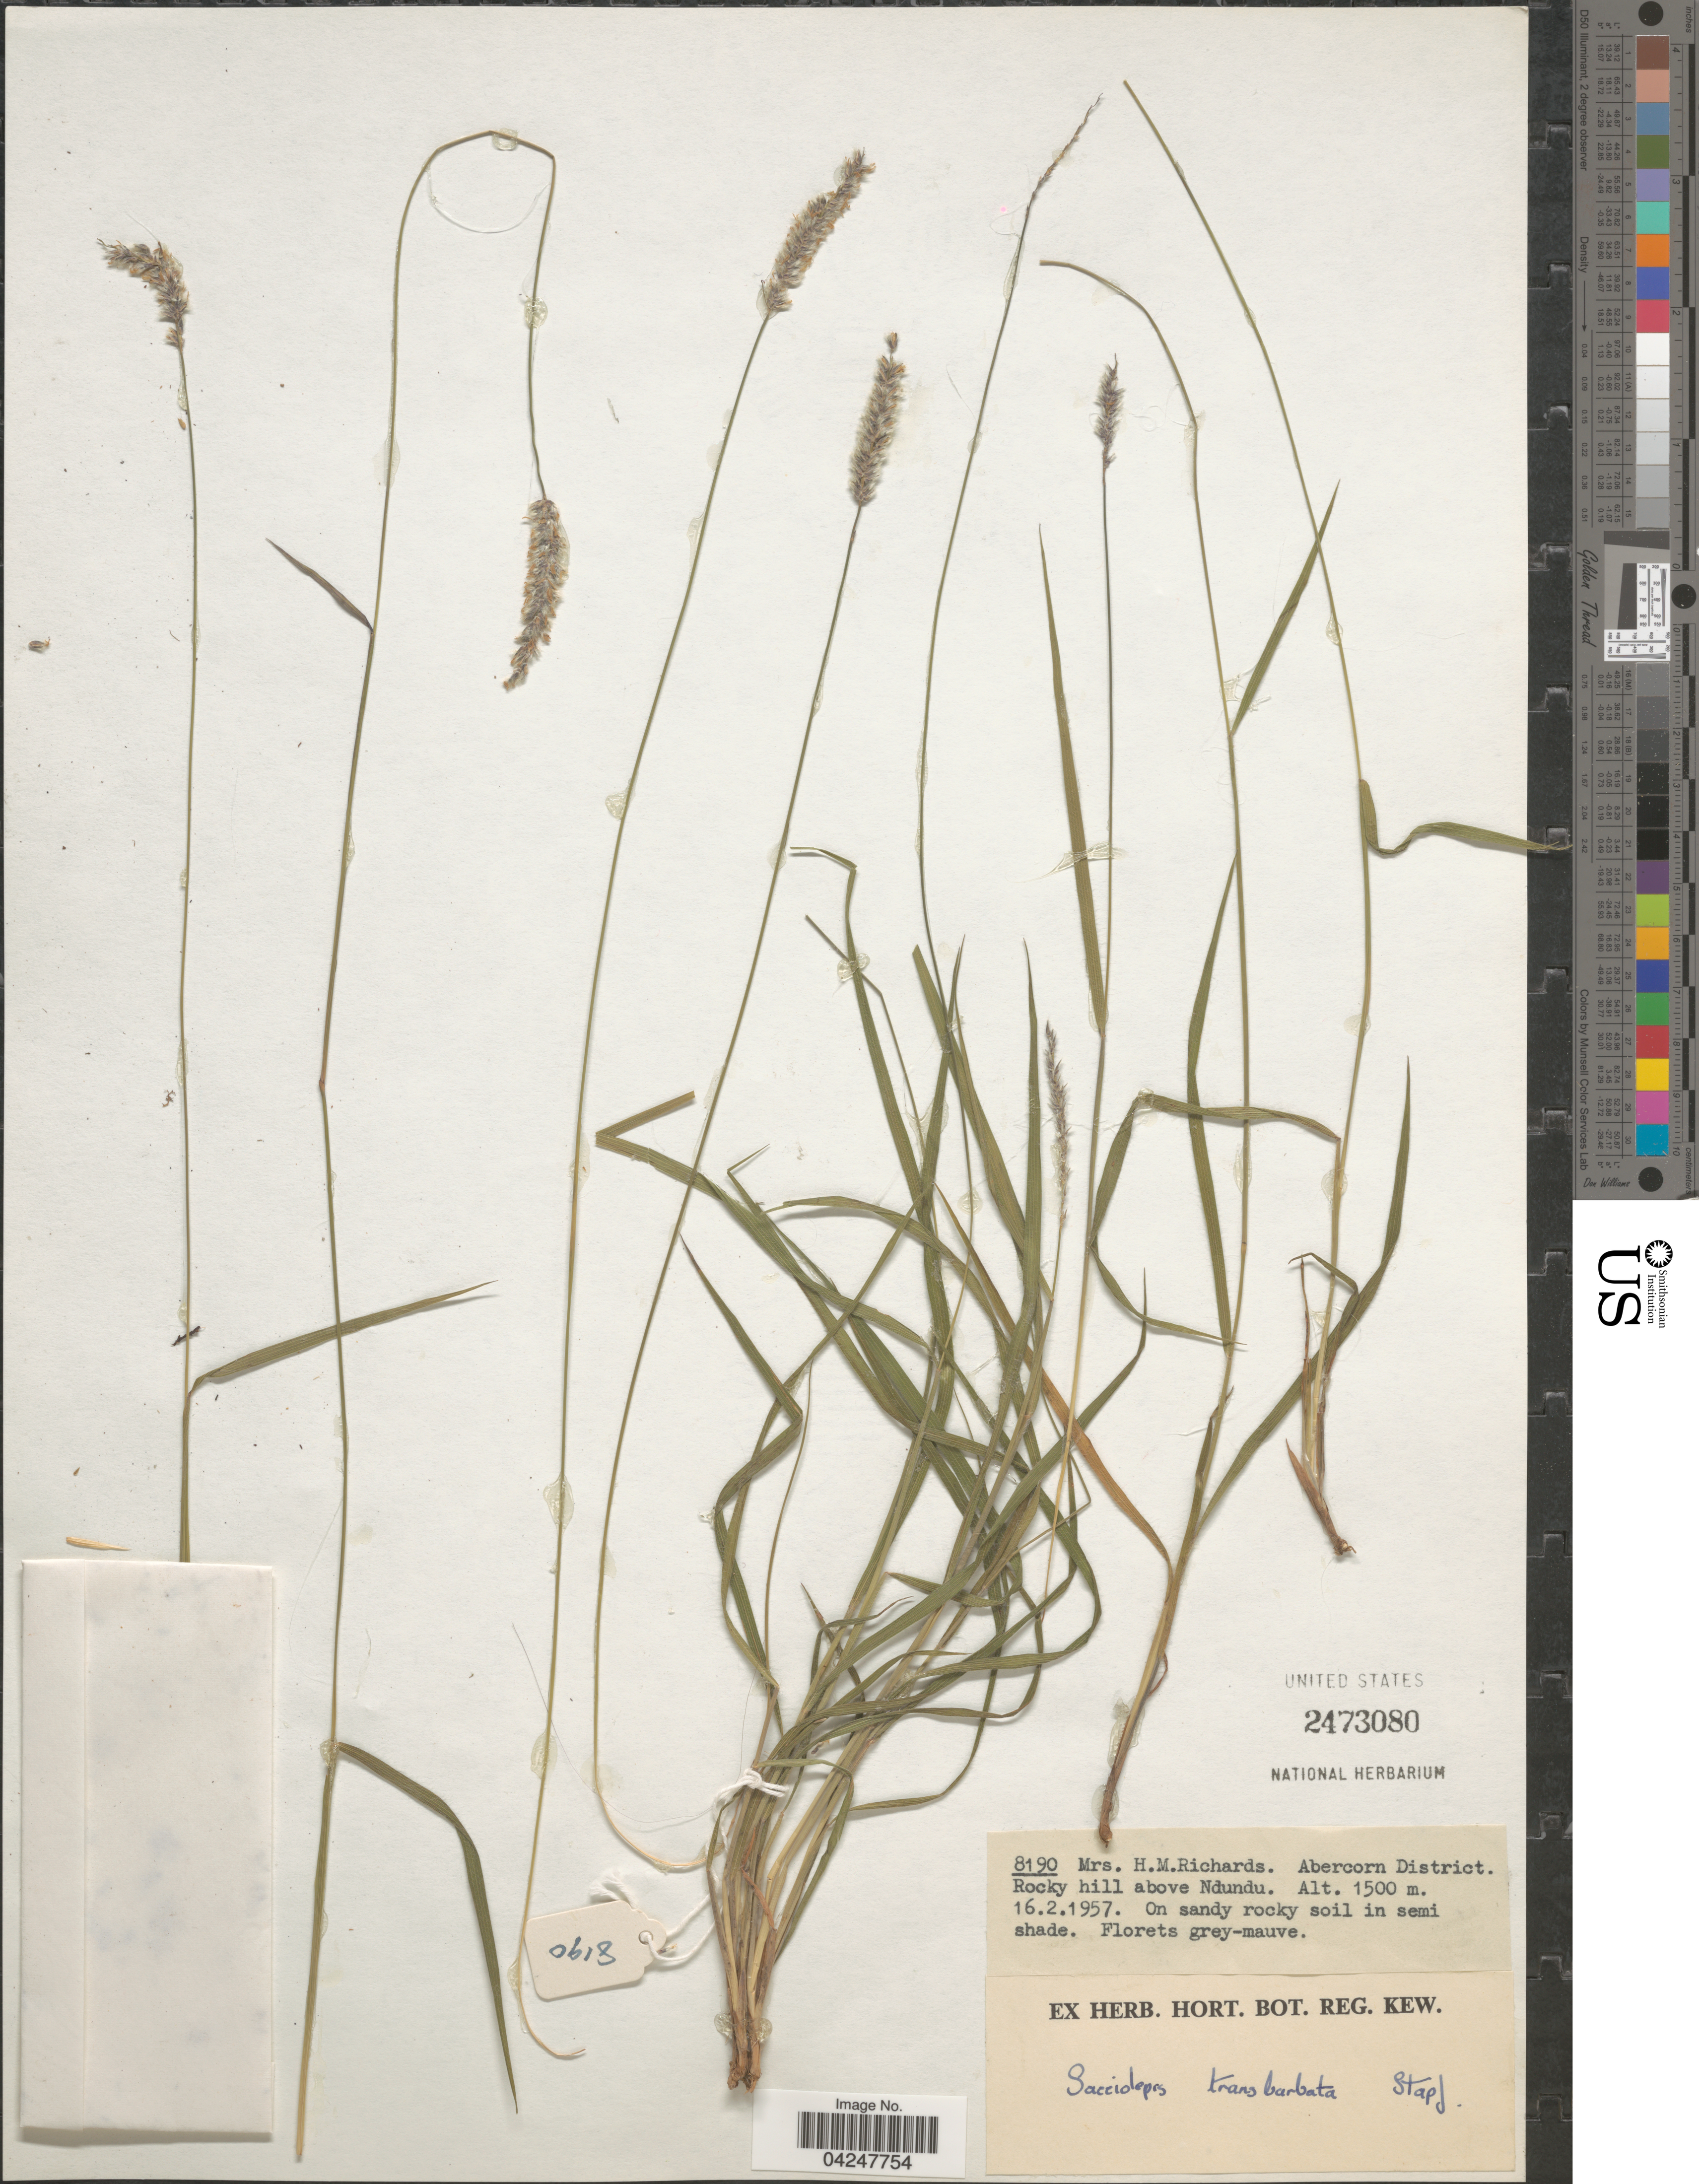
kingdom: Plantae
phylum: Tracheophyta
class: Liliopsida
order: Poales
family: Poaceae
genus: Sacciolepis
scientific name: Sacciolepis transbarbata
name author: Stapf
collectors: H. Richards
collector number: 8190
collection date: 1957-02-16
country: Zambia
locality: Abercorn District. Rocky hill above Ndundu. On sandy rocky soil in semi shade.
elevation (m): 1500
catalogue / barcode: US 2473080